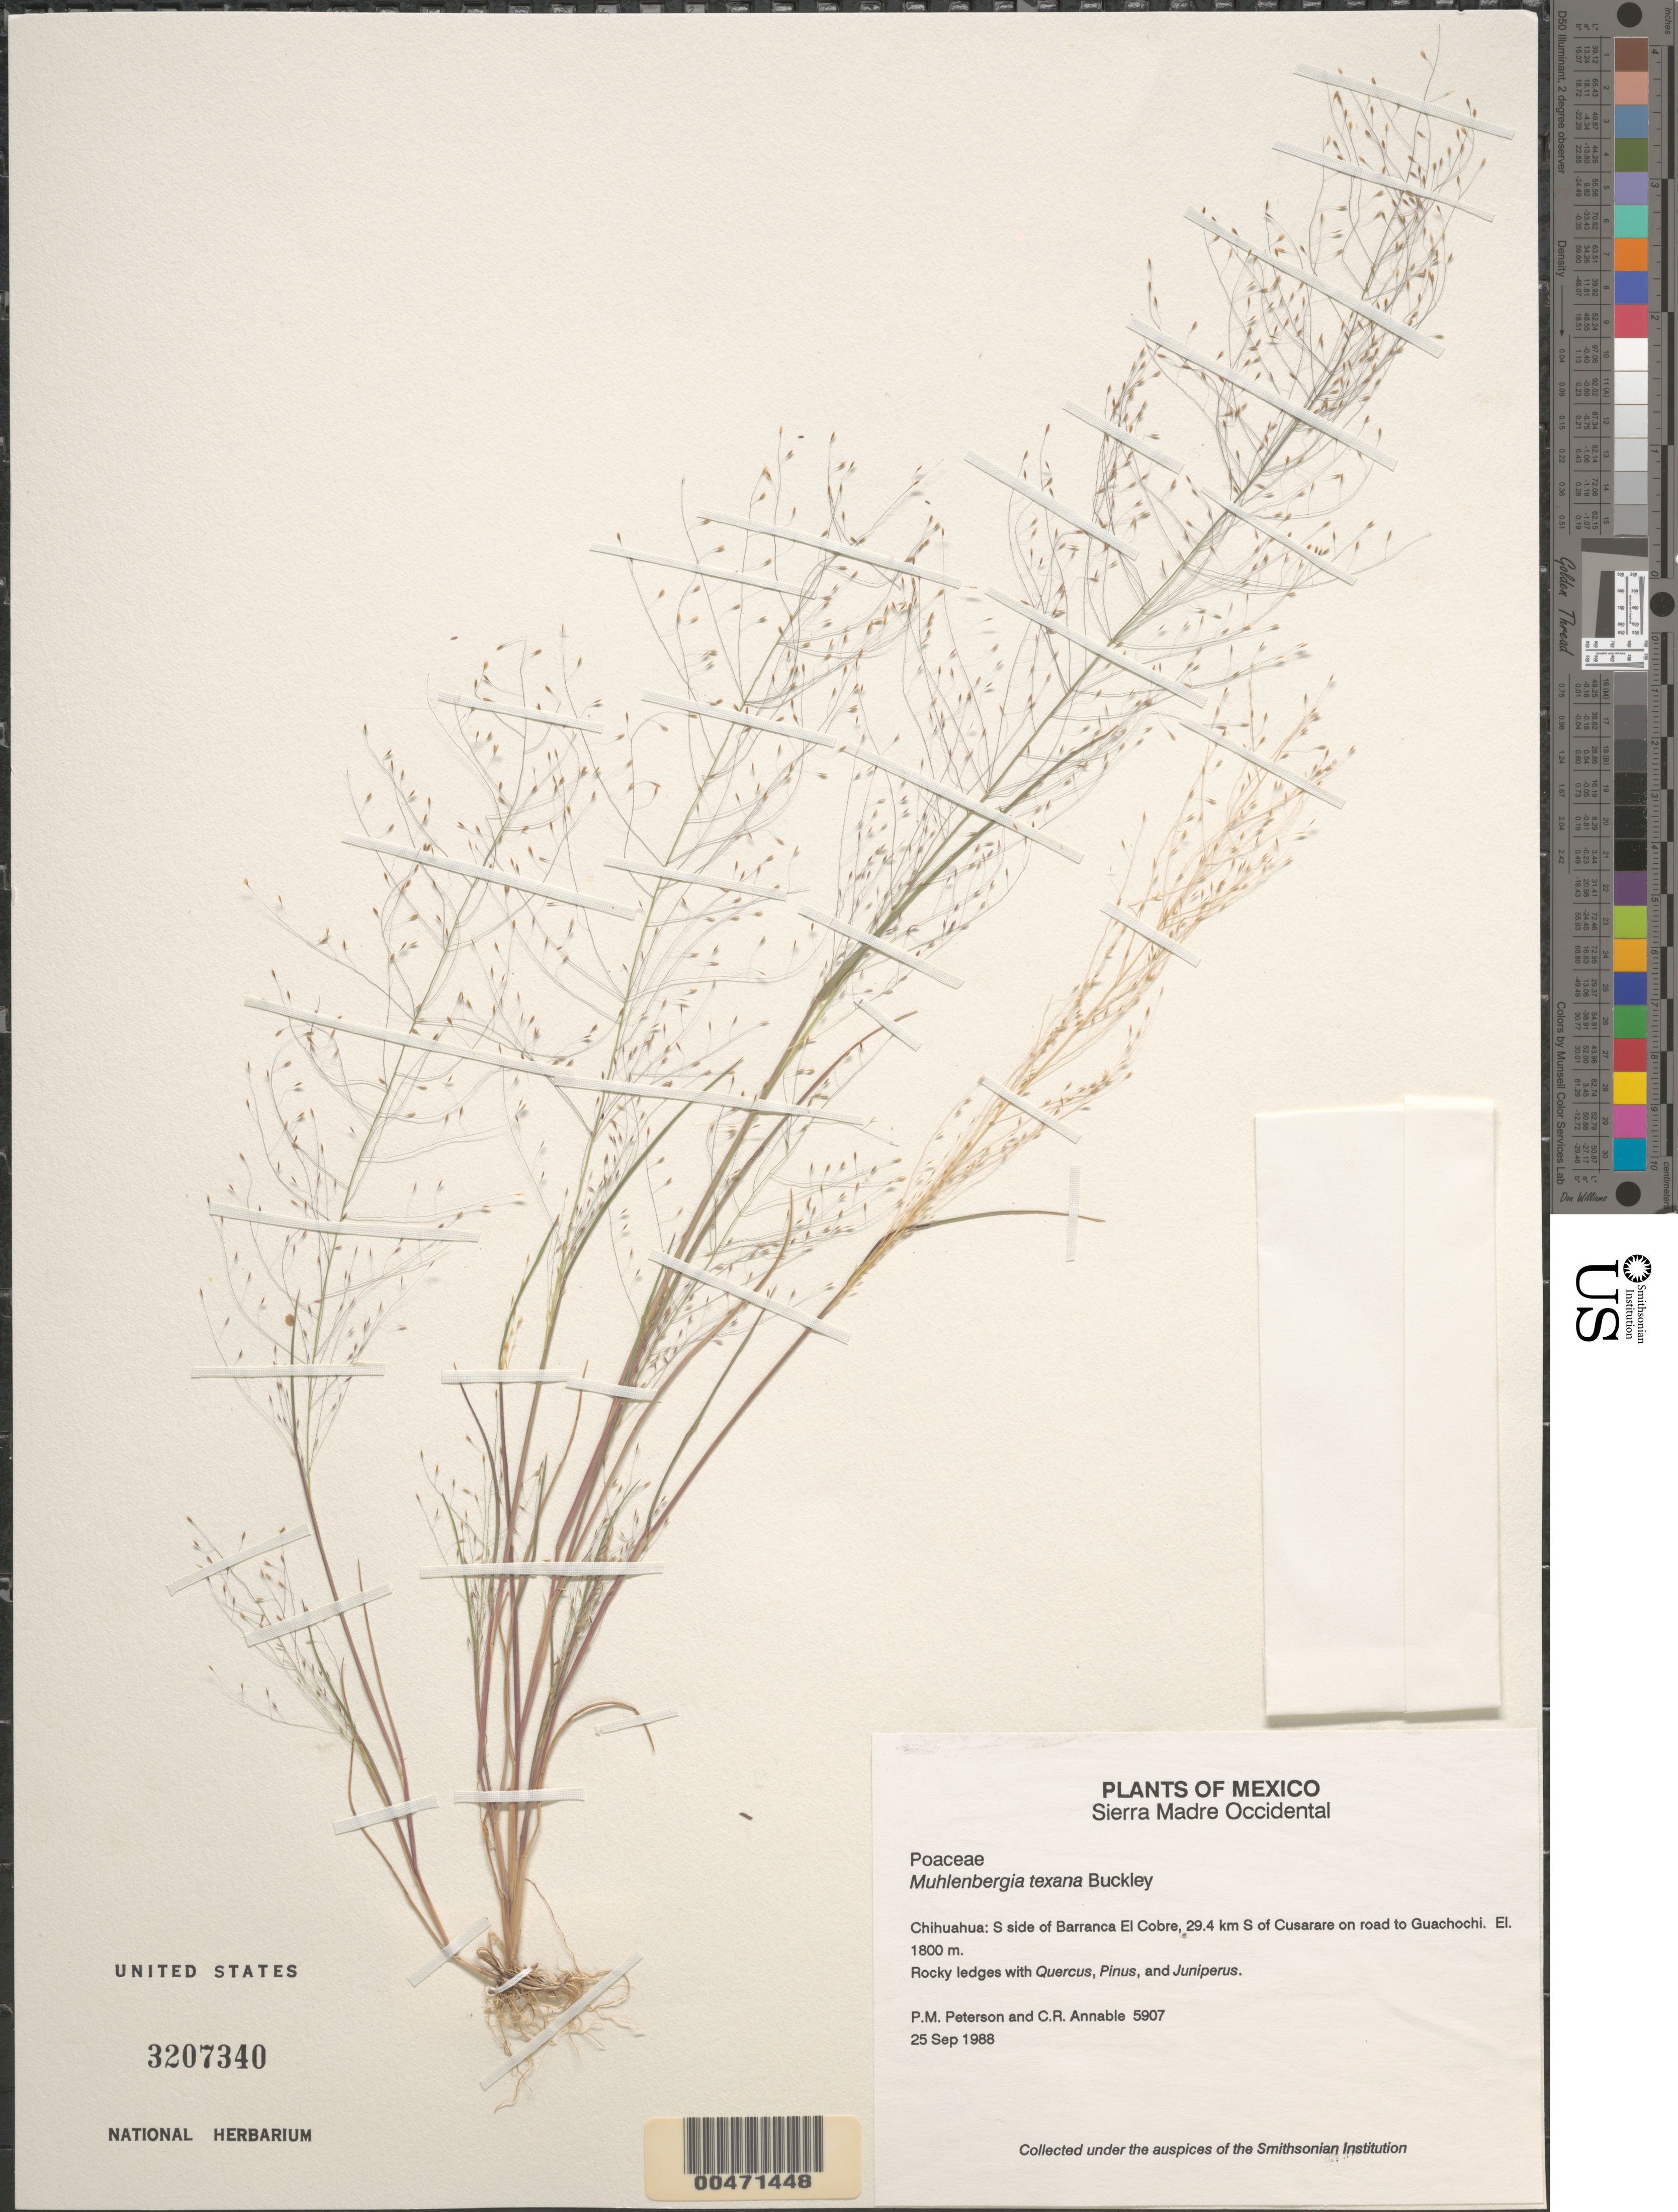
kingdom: Plantae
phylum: Tracheophyta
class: Liliopsida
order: Poales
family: Poaceae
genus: Muhlenbergia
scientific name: Muhlenbergia texana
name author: Buckley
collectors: P. M. Peterson & C. R. Annable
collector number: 05907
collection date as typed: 25 Sep 1988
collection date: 1988-09-25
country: Mexico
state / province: Chihuahua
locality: Sierra Madre Occidental, S side of Barranca El Cobre, 29.4 km S of Cusarare on road to Guachochi.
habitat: Rocky ledges with Quercus, Pinus, and Juniperus.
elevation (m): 1800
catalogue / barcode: US 3207340